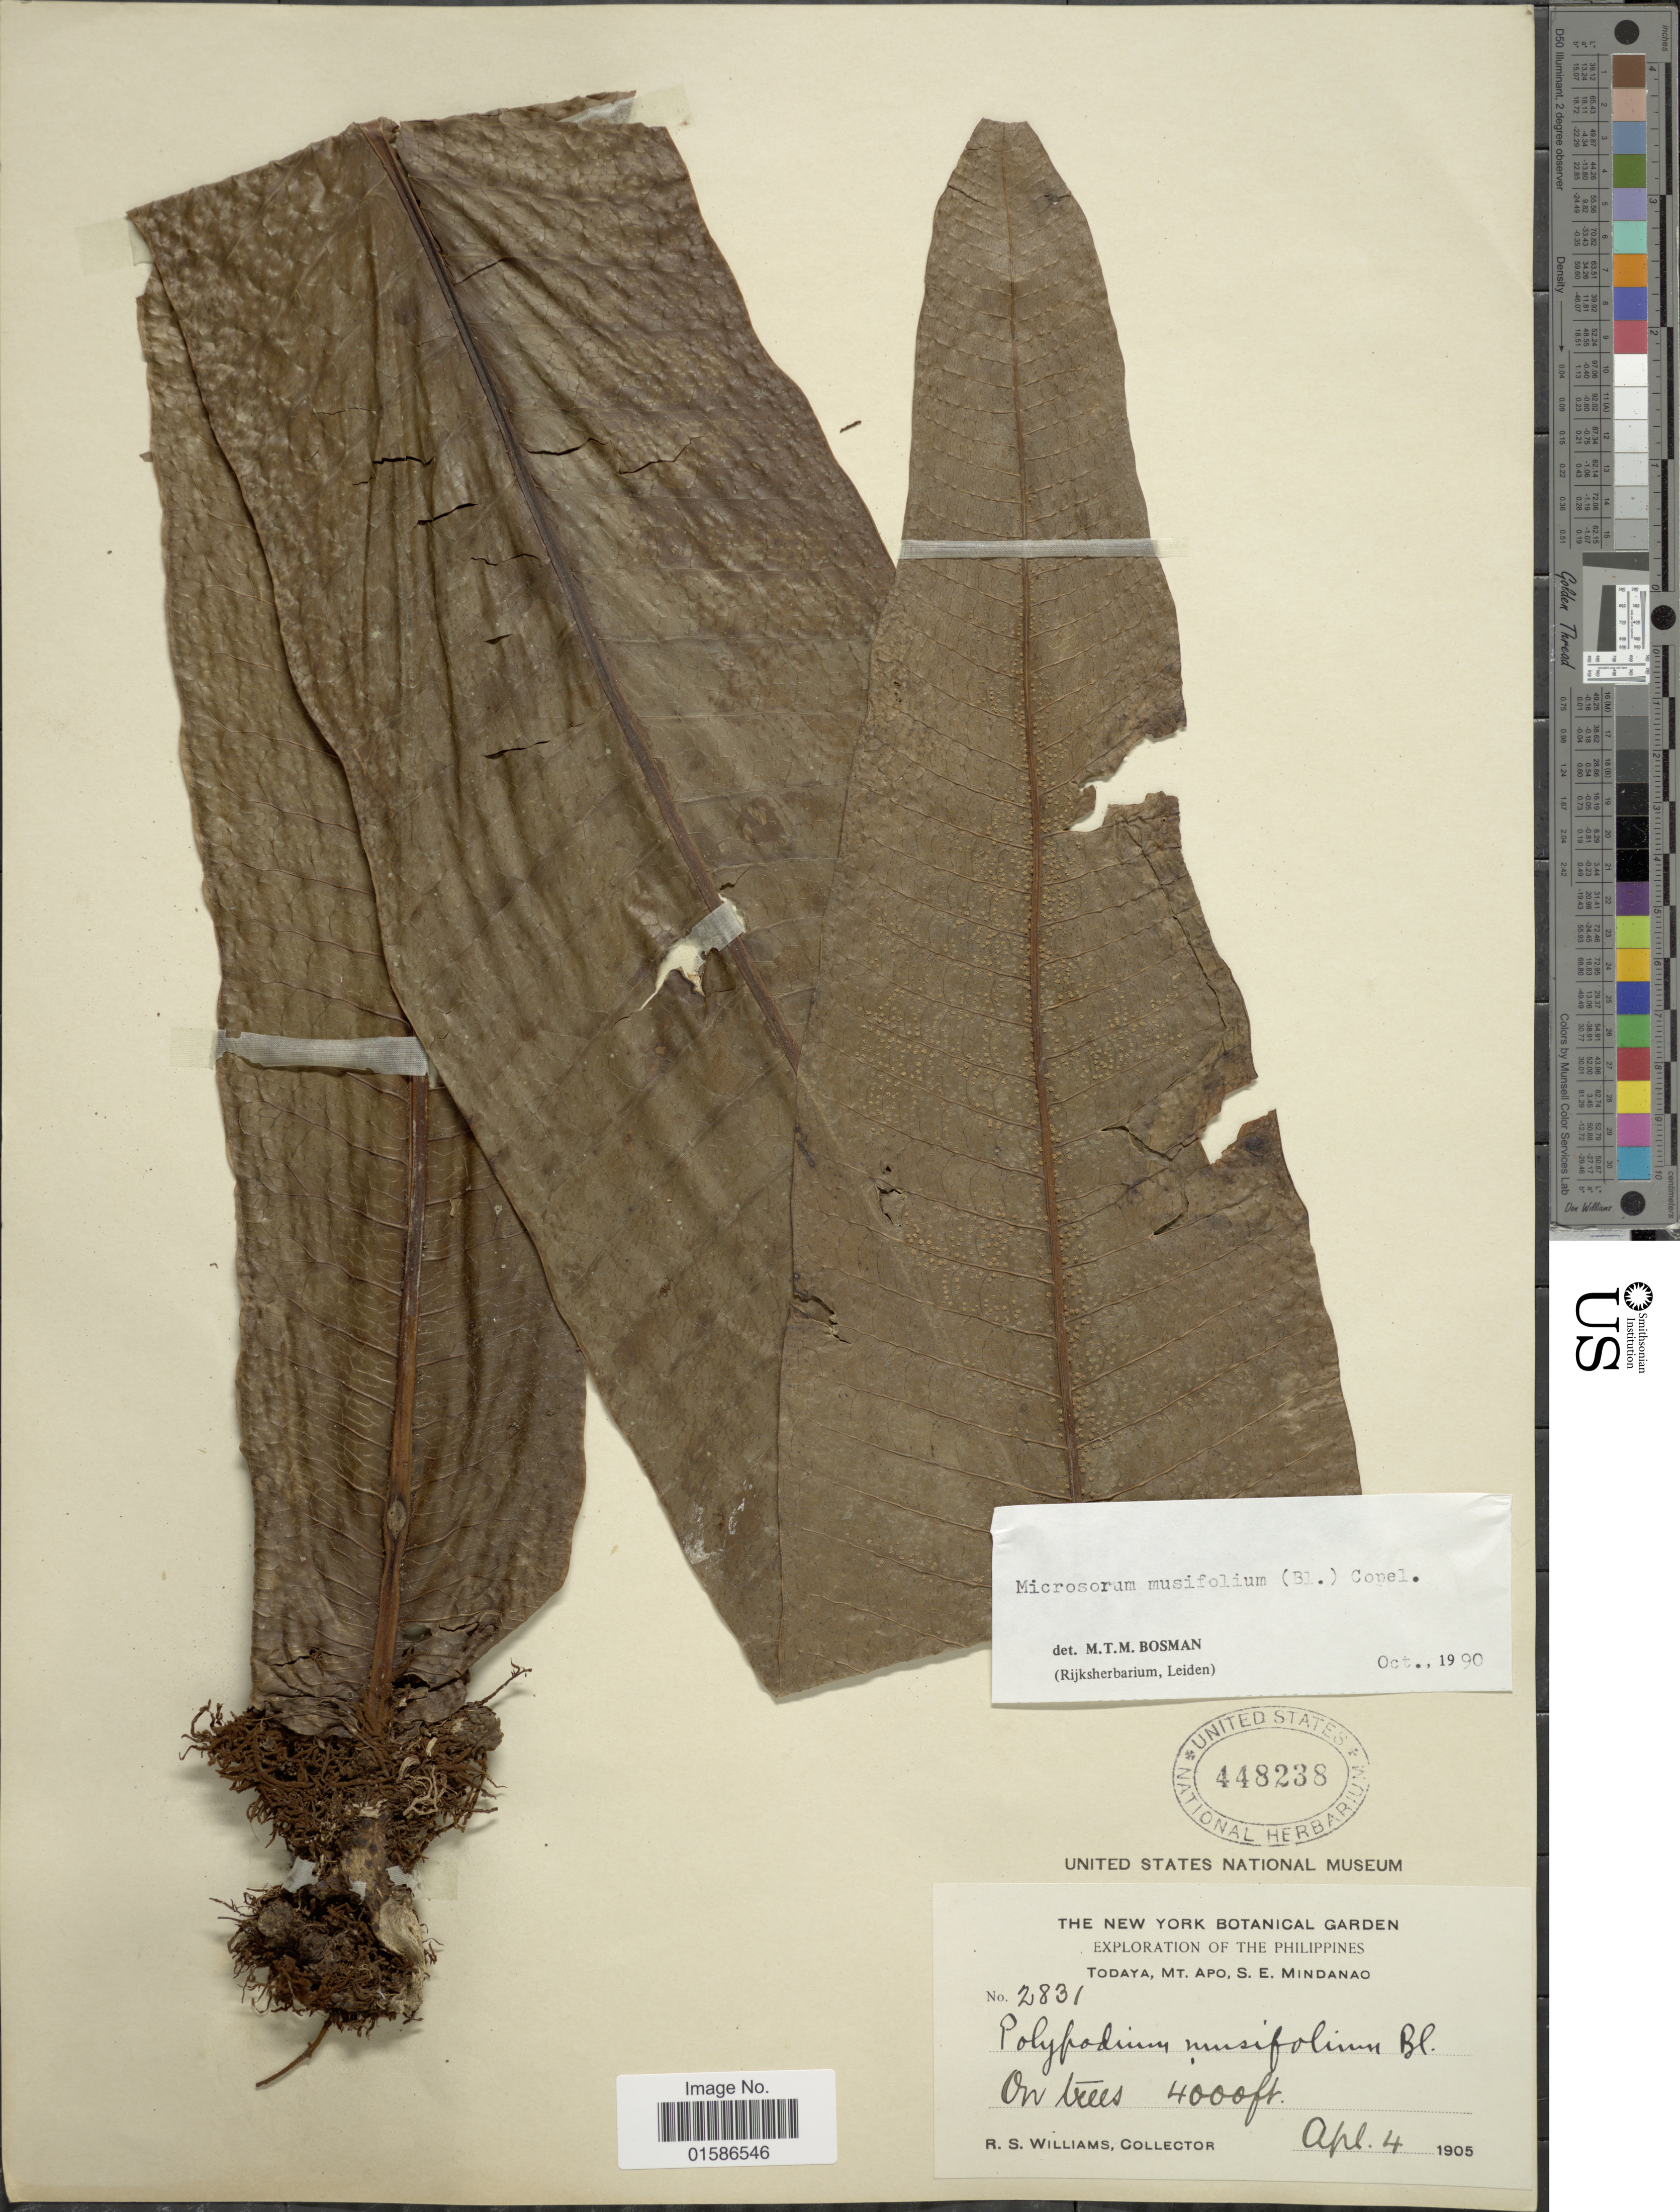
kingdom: Plantae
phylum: Tracheophyta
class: Polypodiopsida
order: Polypodiales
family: Polypodiaceae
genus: Microsorum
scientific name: Microsorum musifolium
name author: (Blume) Copel.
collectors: R. S. Williams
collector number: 2831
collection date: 1905-04-04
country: Philippines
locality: Todaya, Mt Apo, S.E. Mindanoa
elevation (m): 1219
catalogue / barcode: US 448238